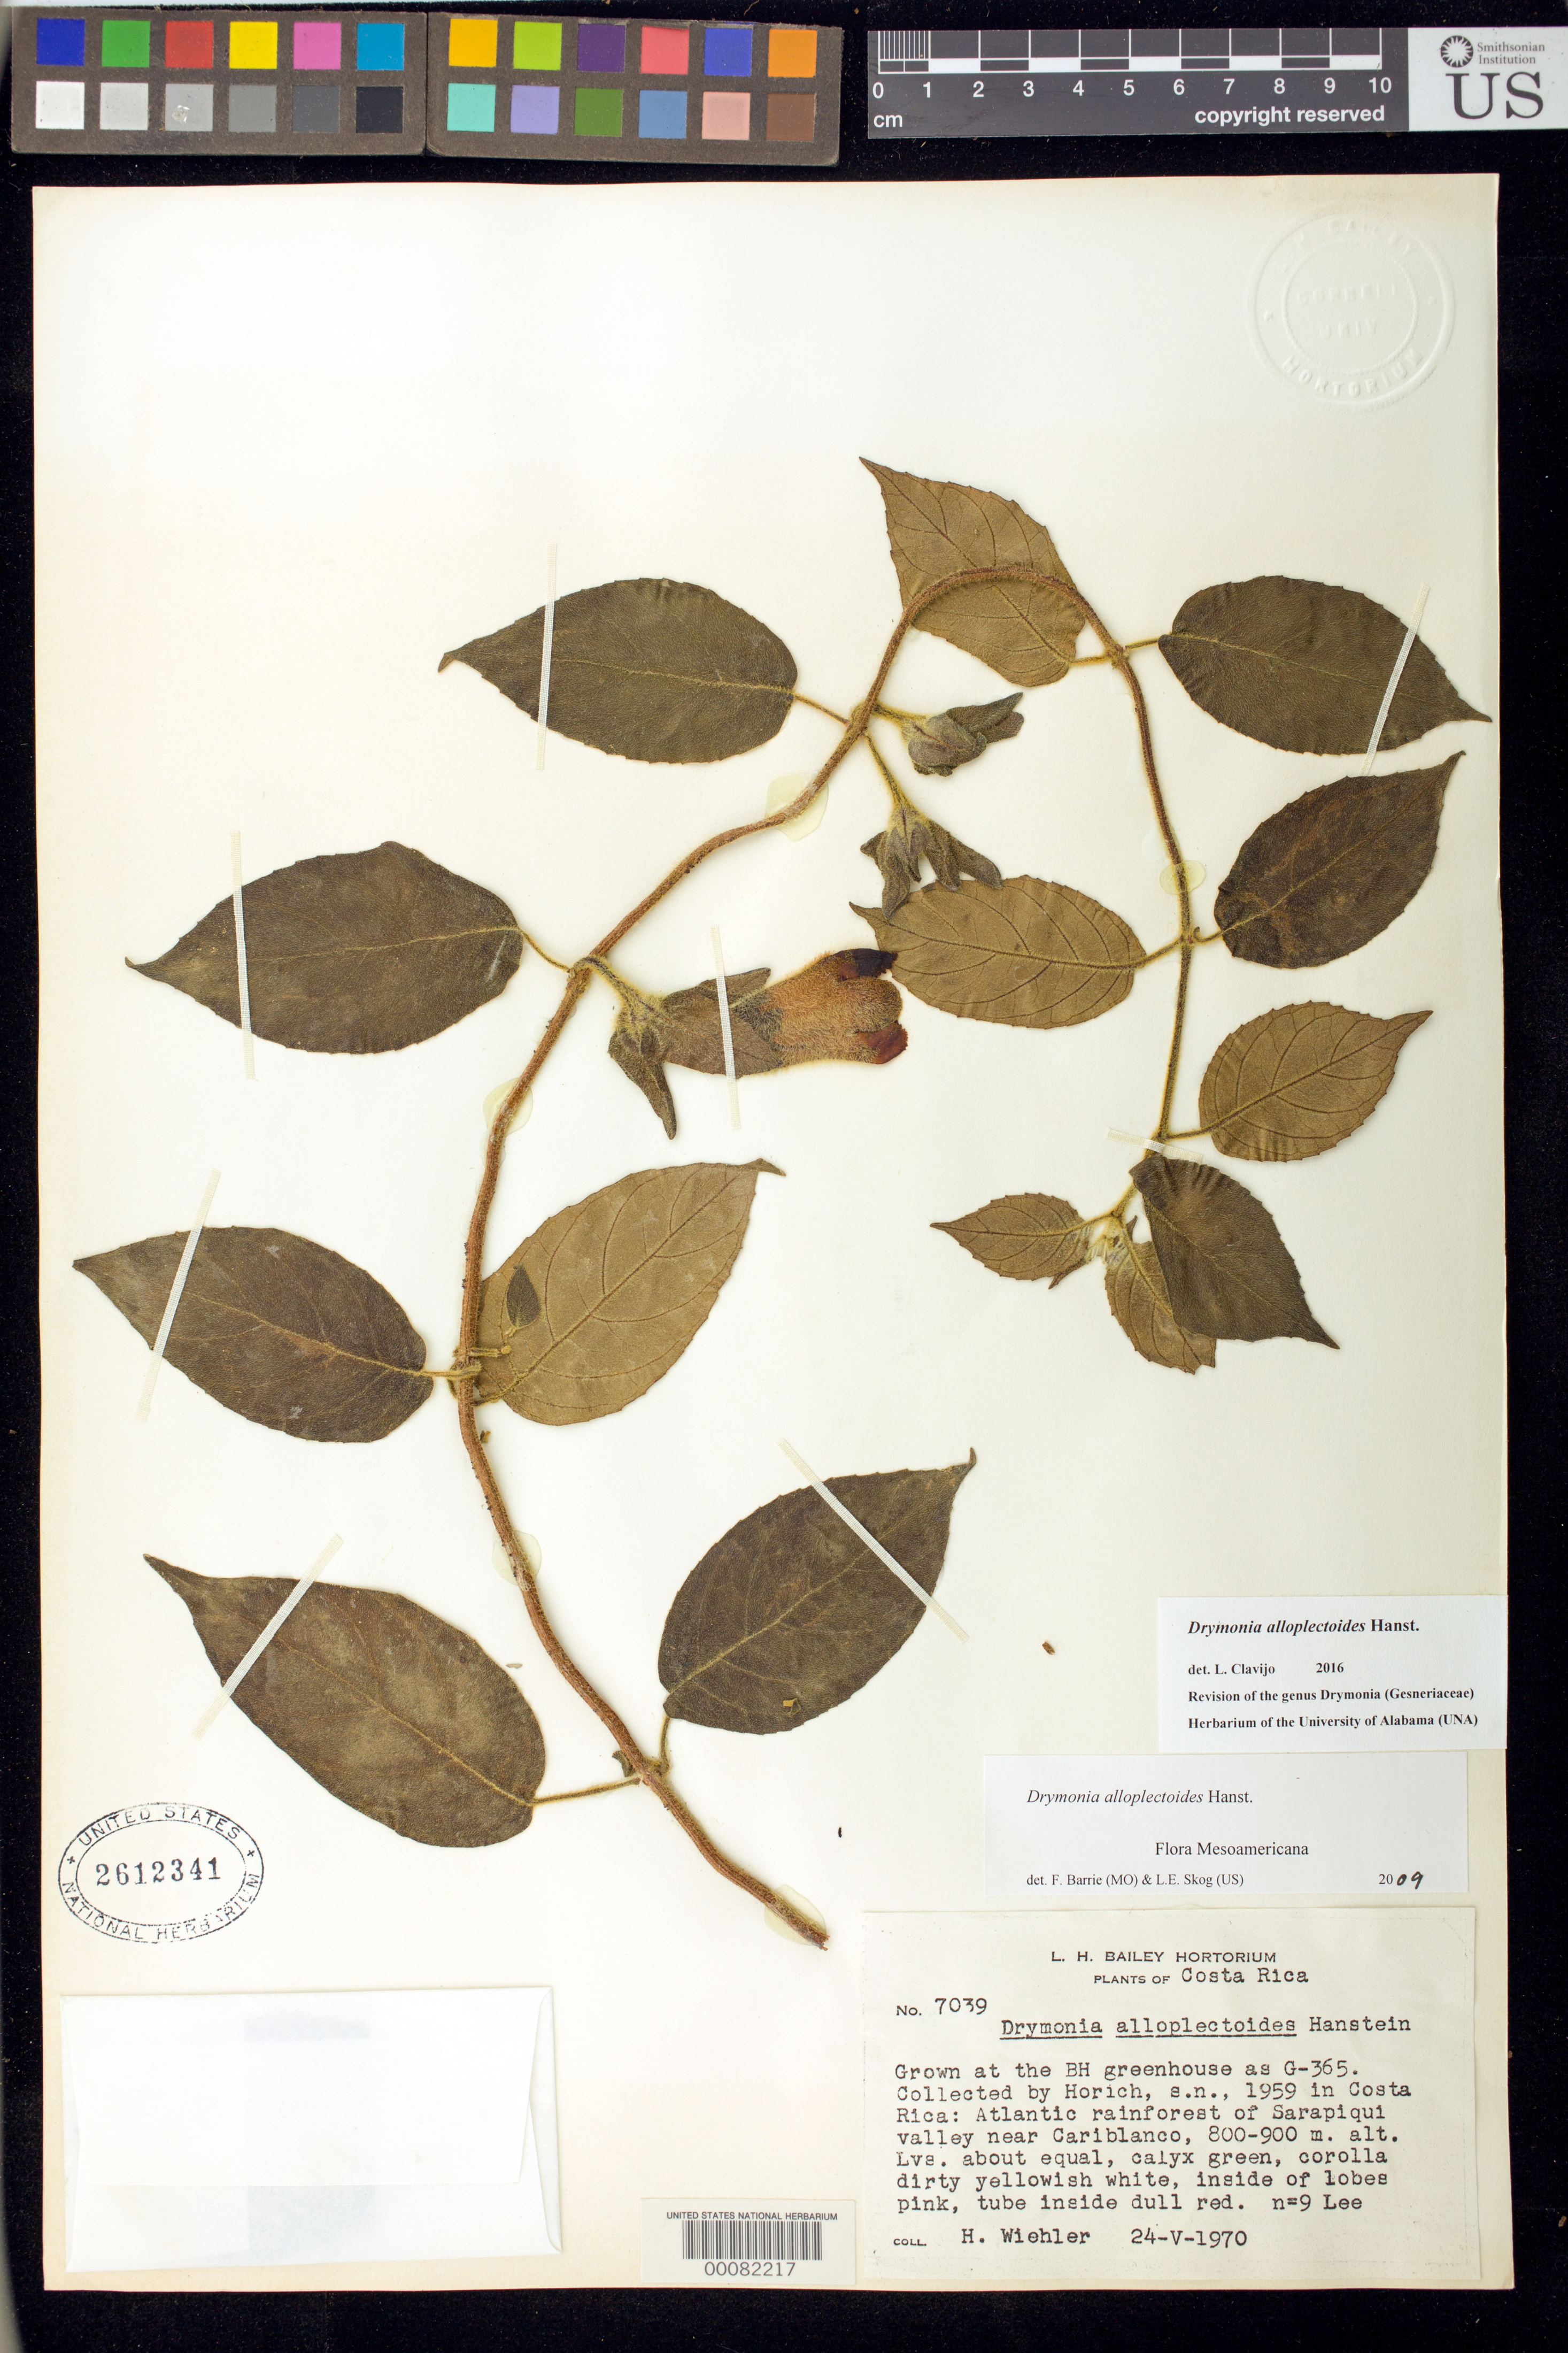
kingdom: Plantae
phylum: Tracheophyta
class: Magnoliopsida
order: Lamiales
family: Gesneriaceae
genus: Drymonia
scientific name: Drymonia alloplectoides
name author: Hanst.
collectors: H. J. Wiehler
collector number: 7039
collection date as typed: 24 May 1970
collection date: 1970-05-24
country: Costa Rica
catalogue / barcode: US 2612341